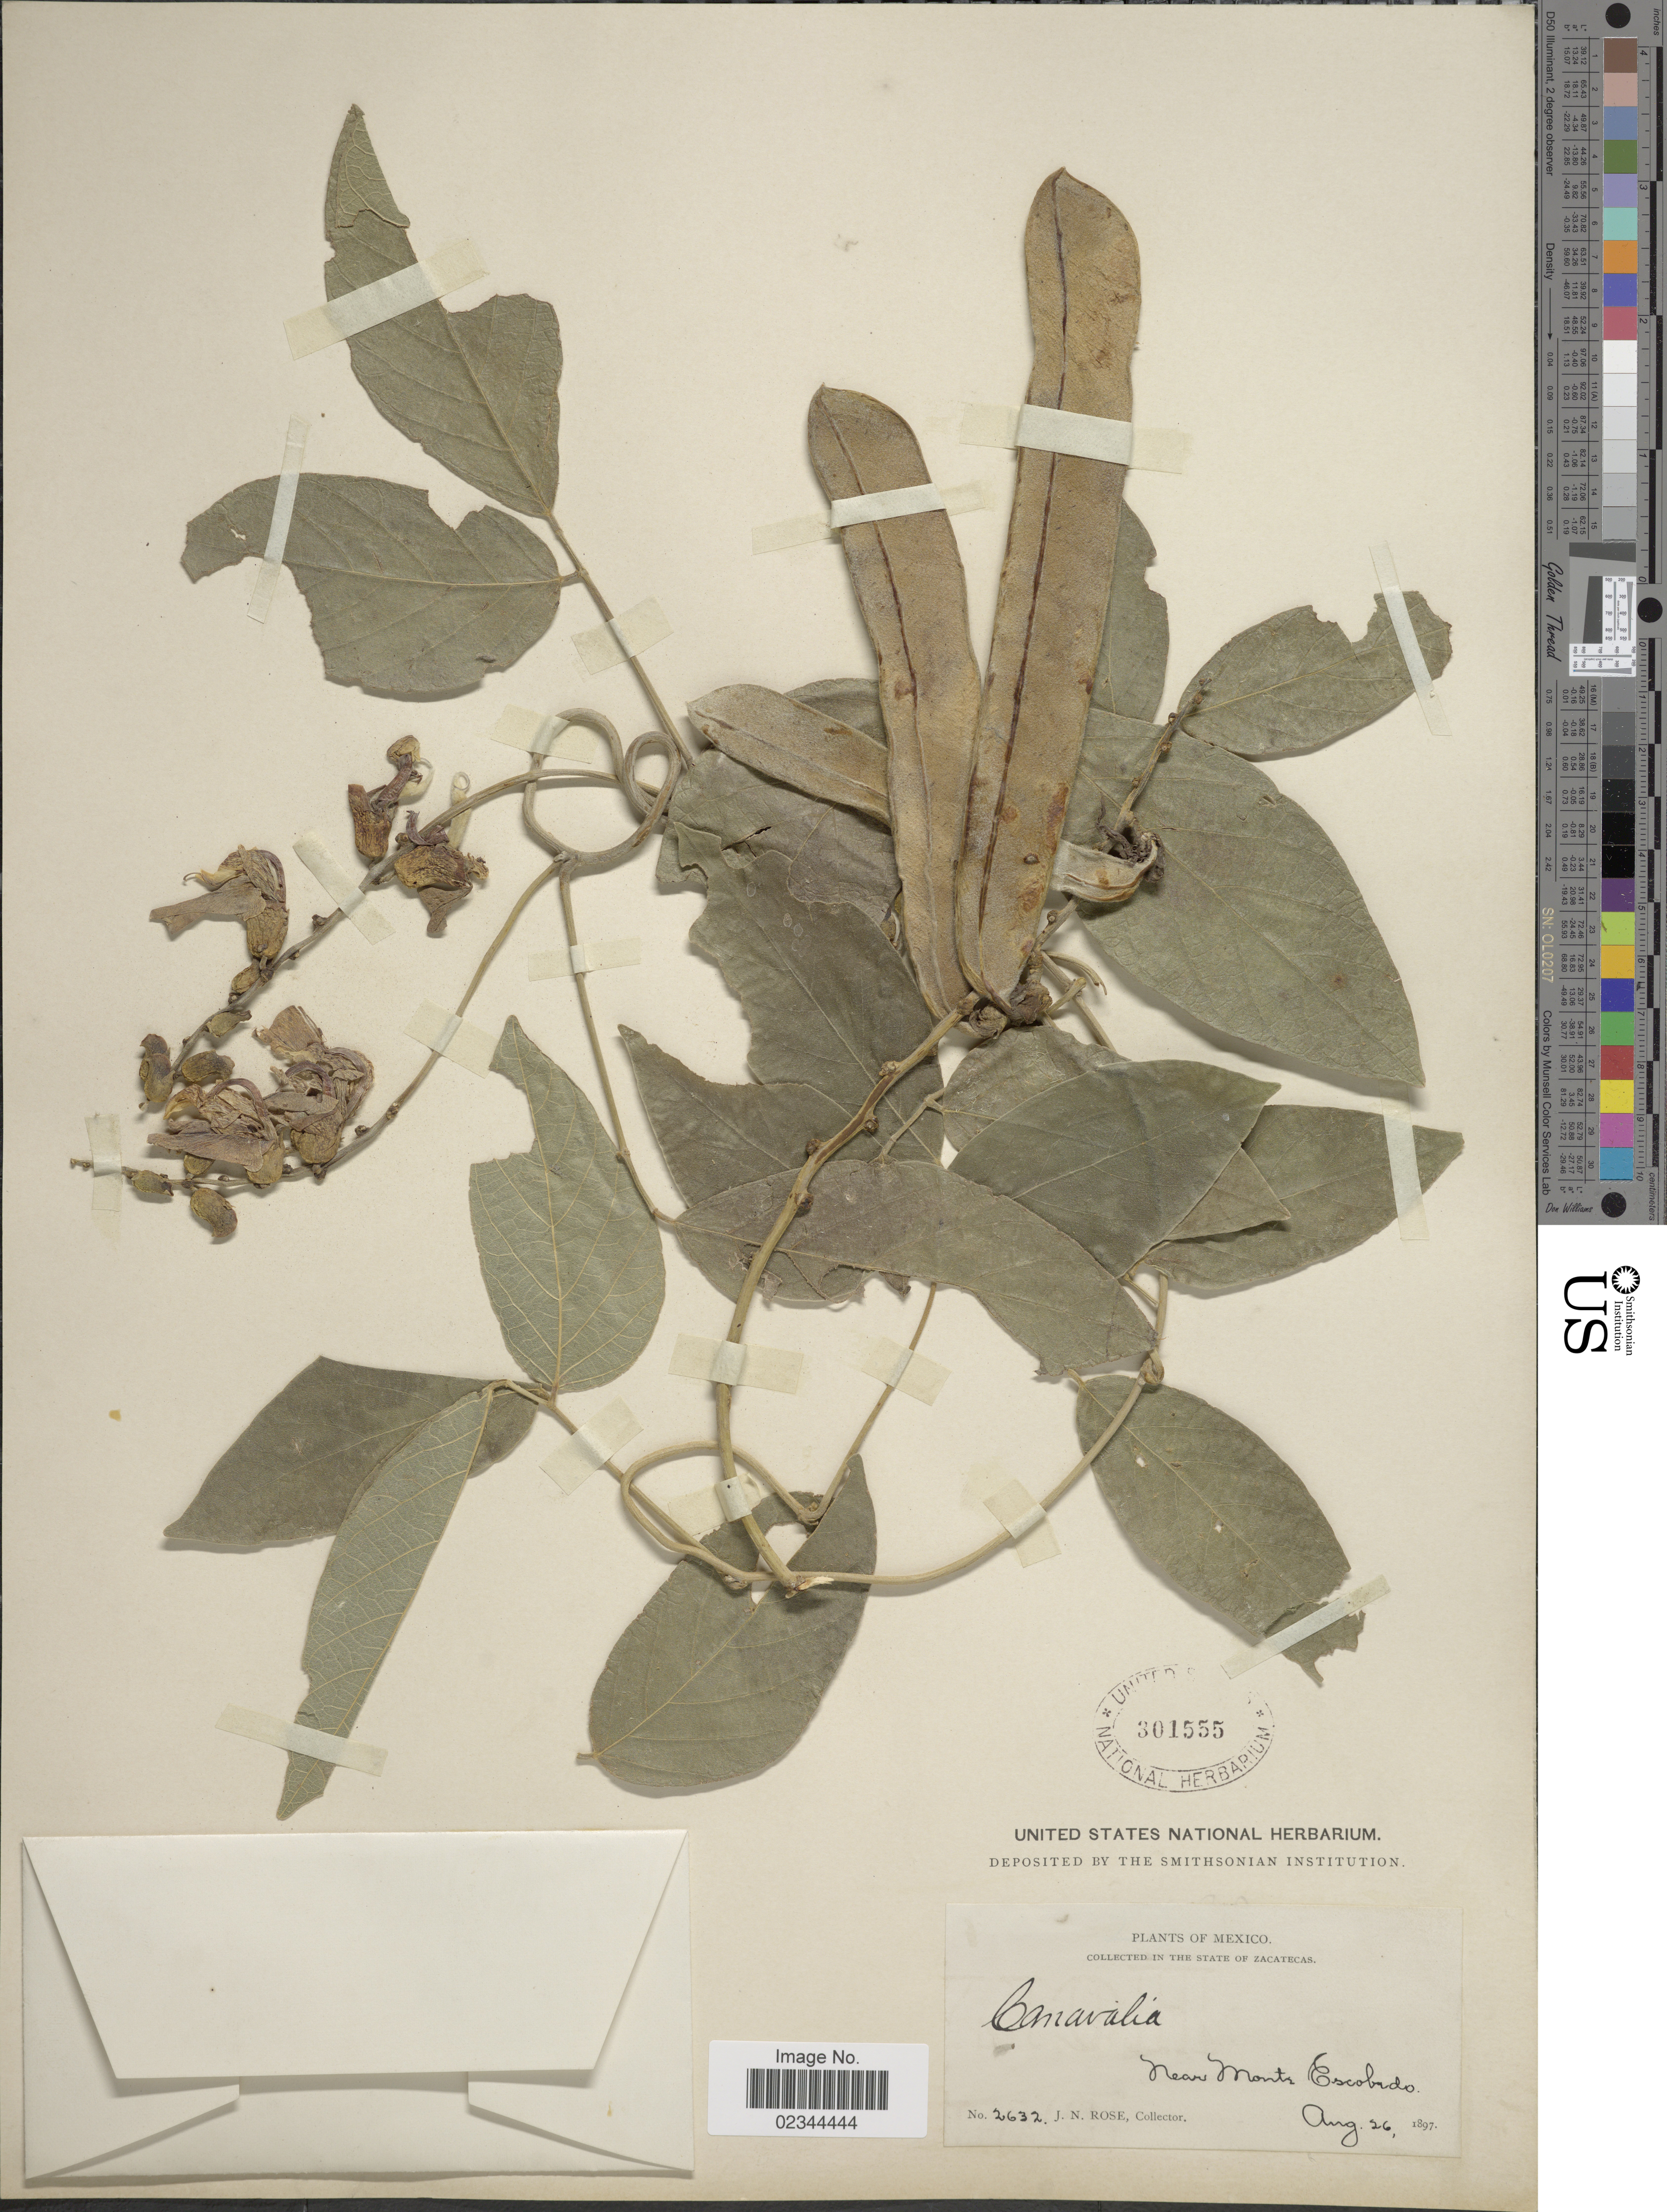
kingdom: Plantae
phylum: Tracheophyta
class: Magnoliopsida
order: Fabales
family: Fabaceae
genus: Canavalia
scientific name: Canavalia villosa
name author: Benth.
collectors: J. N. Rose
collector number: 2632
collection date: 1897-08-26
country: Mexico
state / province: Zacatecas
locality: Near Monte Escobedo.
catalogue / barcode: US 301555